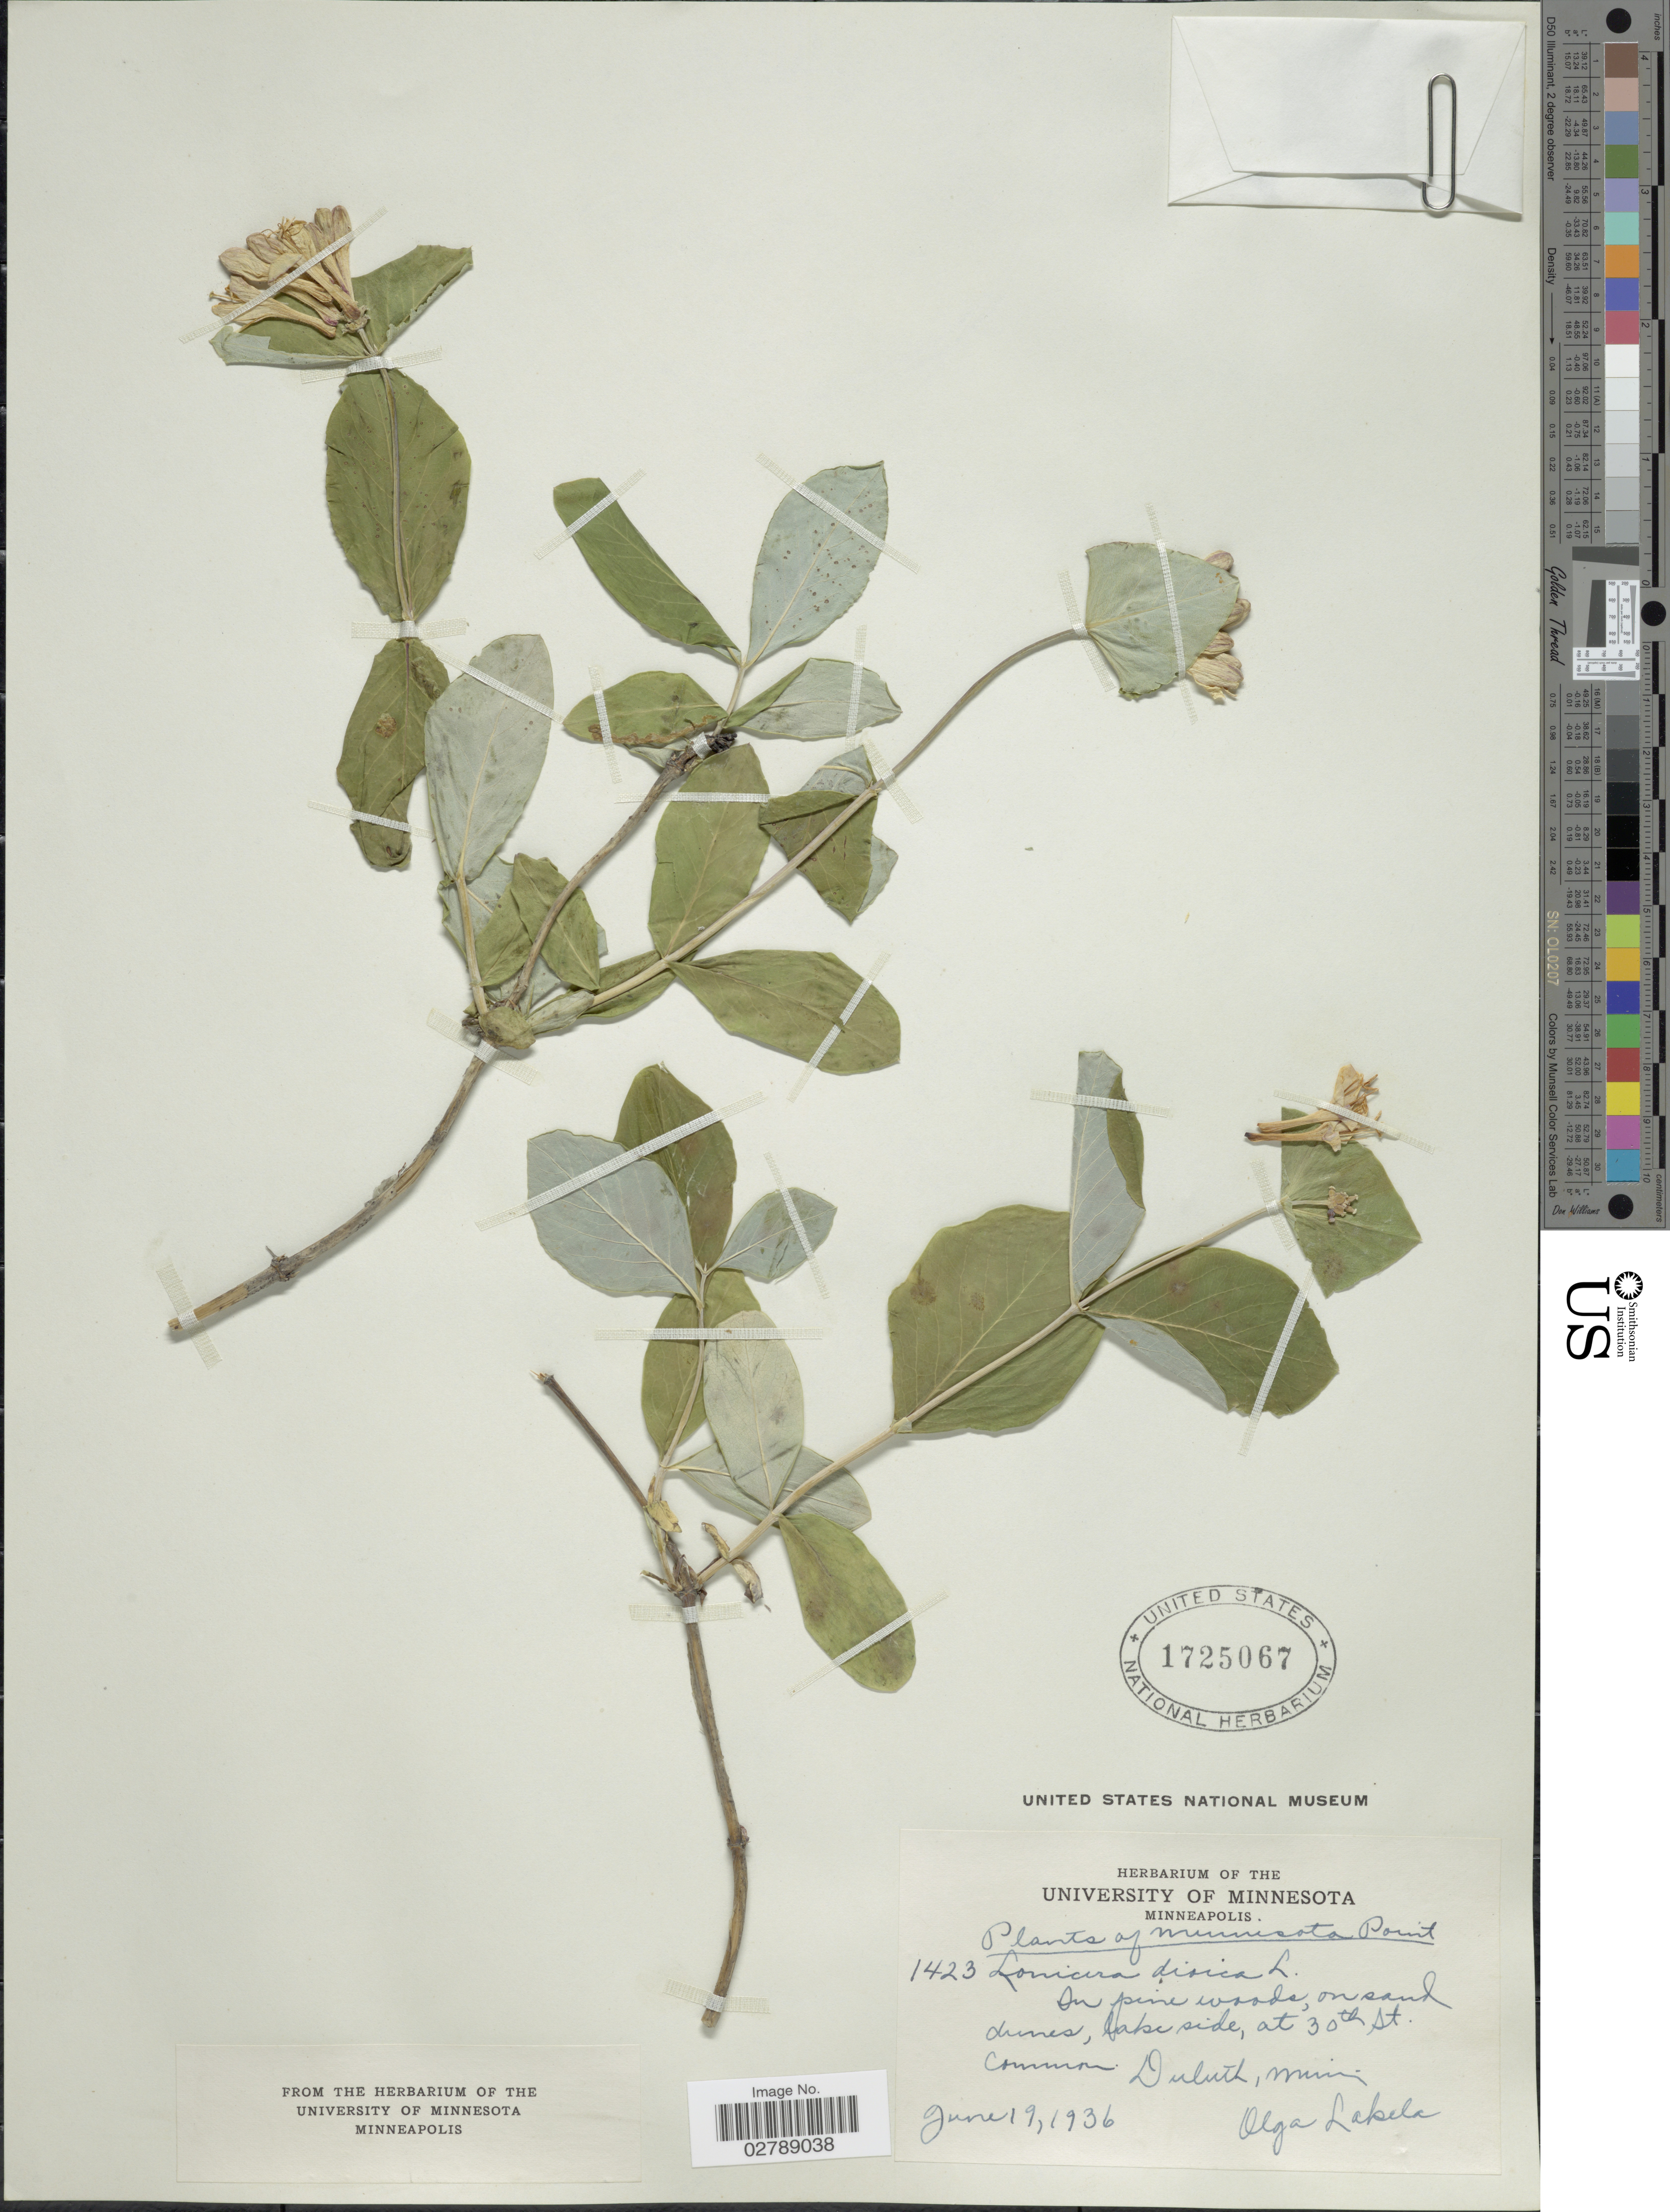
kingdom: Plantae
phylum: Tracheophyta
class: Magnoliopsida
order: Dipsacales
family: Caprifoliaceae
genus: Lonicera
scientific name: Lonicera dioica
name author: L.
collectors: O. K. Lakela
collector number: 1423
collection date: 1936-06-19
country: United States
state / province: Minnesota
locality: Lake side, at 30th st. Common. Duluth.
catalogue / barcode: US 1725067